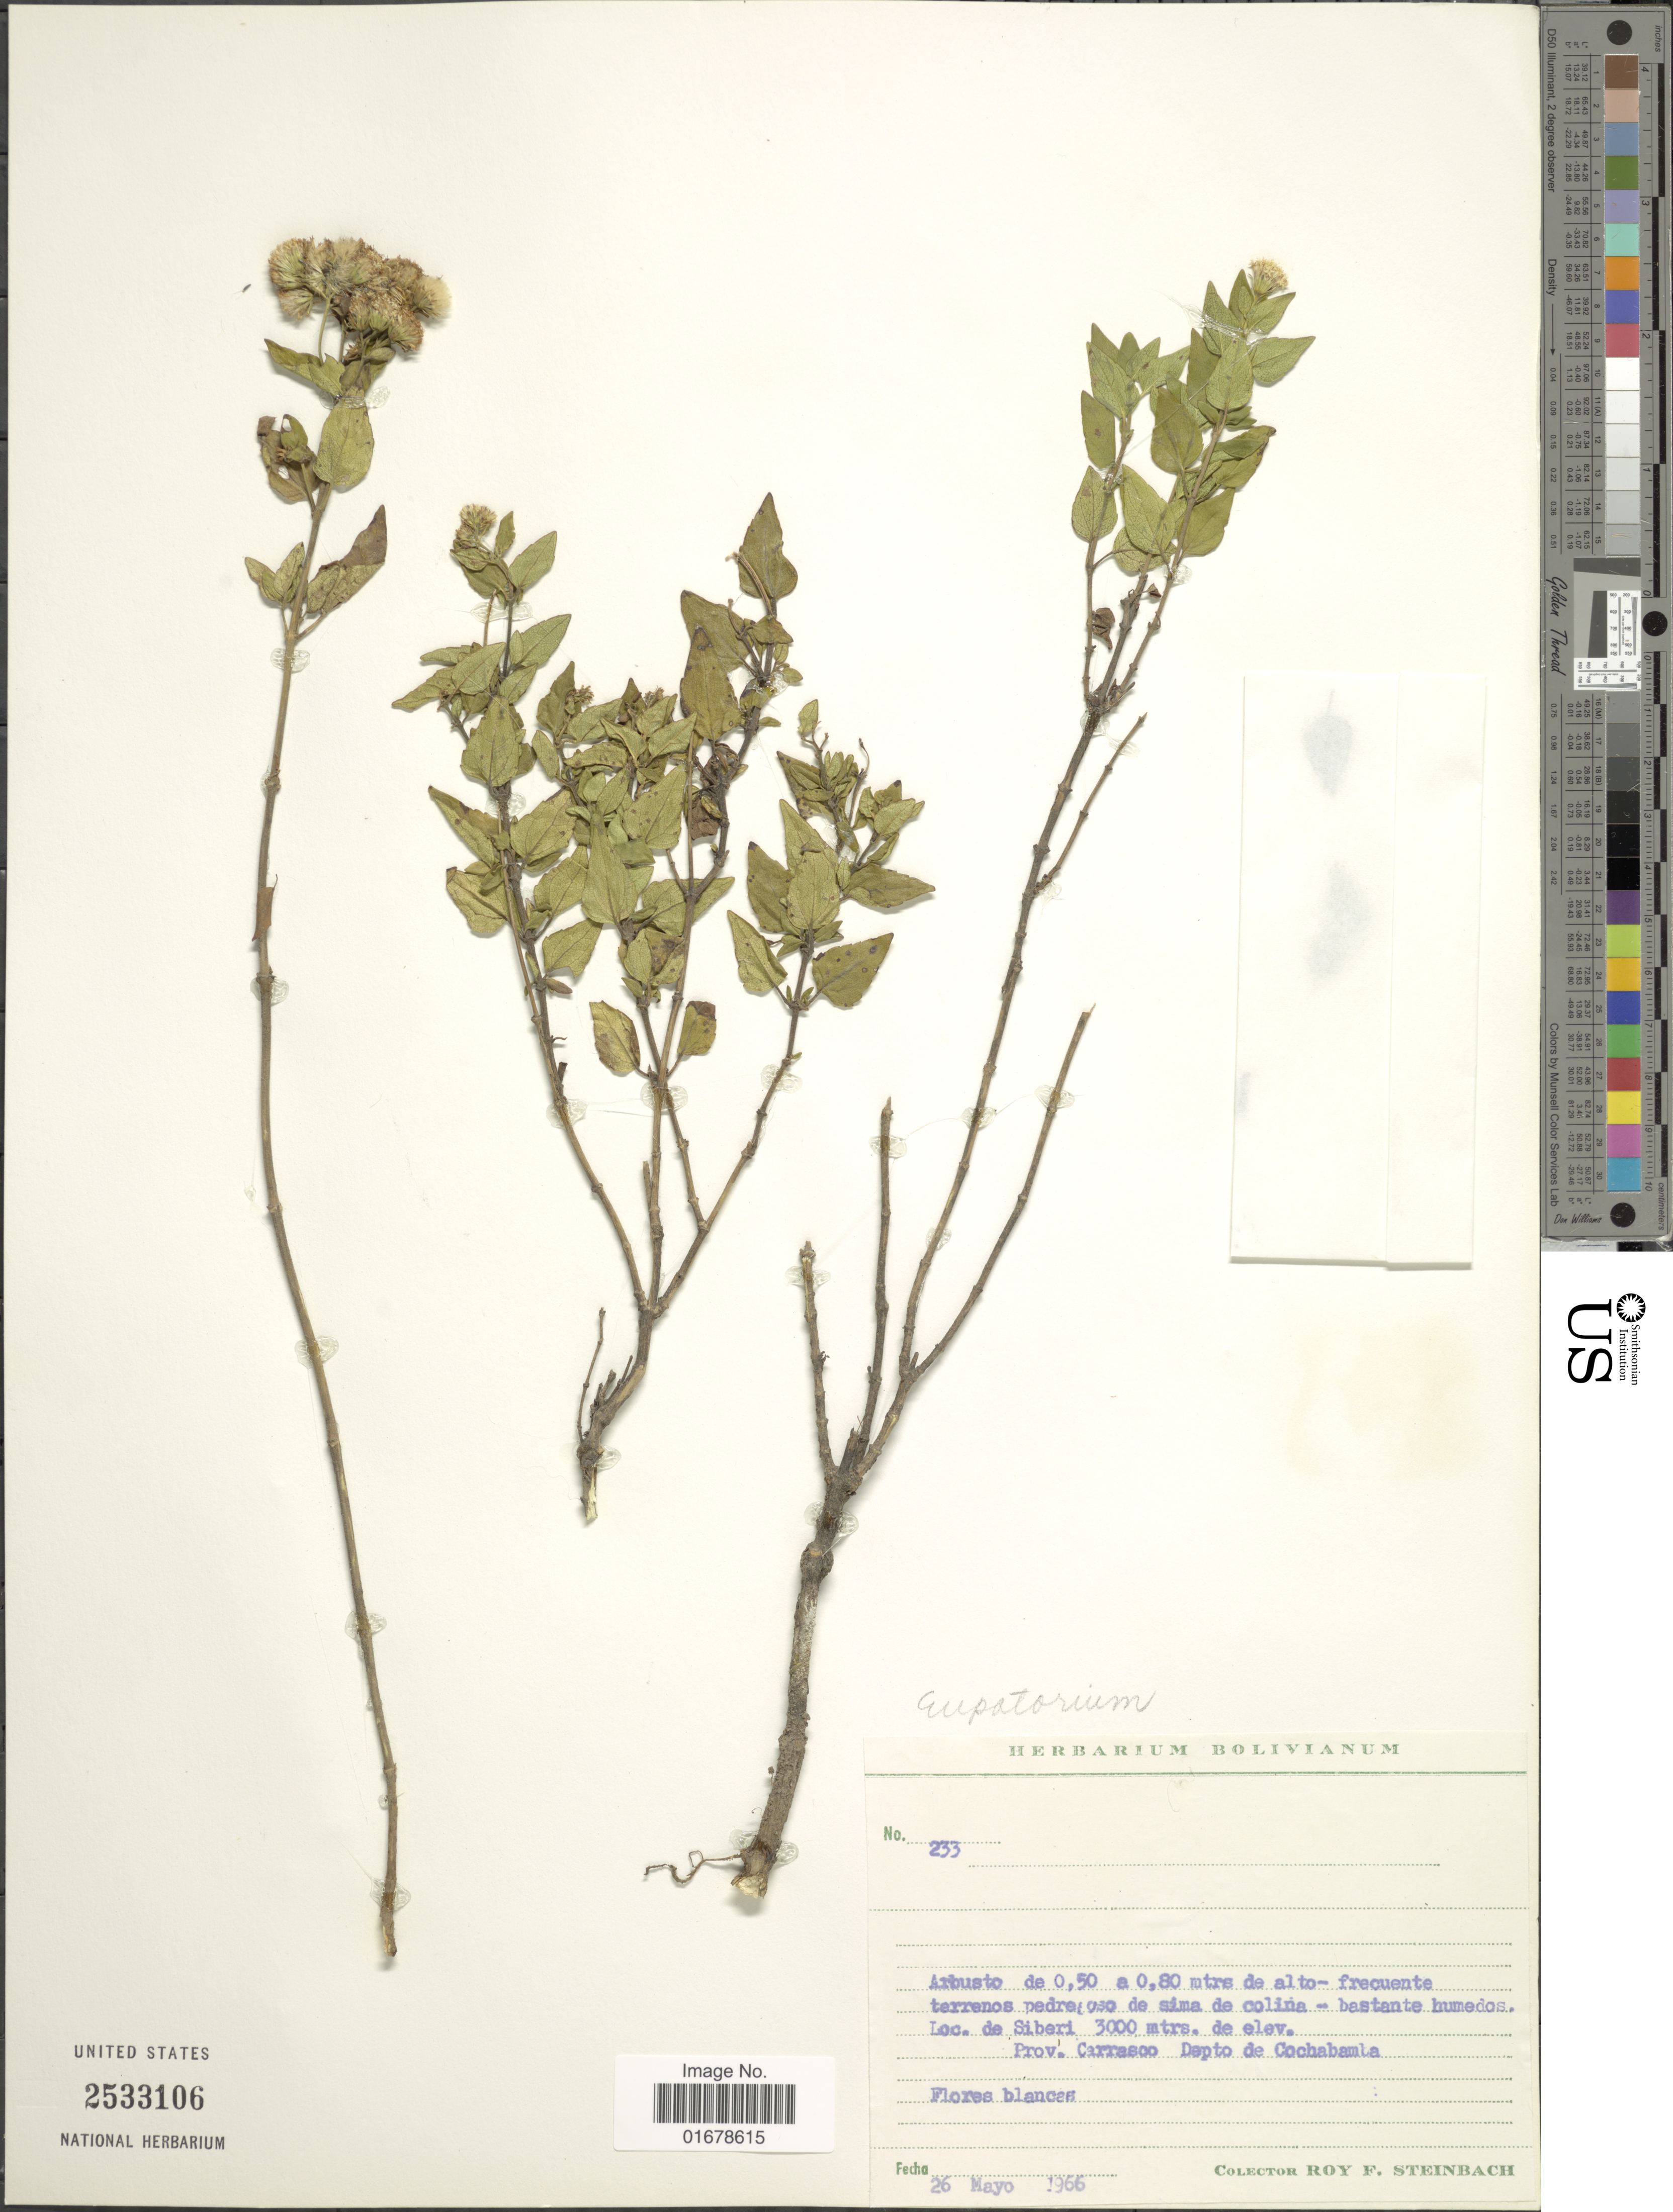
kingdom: Plantae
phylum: Tracheophyta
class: Magnoliopsida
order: Asterales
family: Asteraceae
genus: Ageratina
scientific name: Ageratina azangaroensis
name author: (Sch. Bip. ex Wedd.) R.M. King & H. Rob.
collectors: R. F. Steinbach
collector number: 233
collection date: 1966-05-26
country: Bolivia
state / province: Cochabamba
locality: De Siberi, Prov. Carrosaco < depto de Cochabamba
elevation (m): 3000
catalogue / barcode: US 2533106